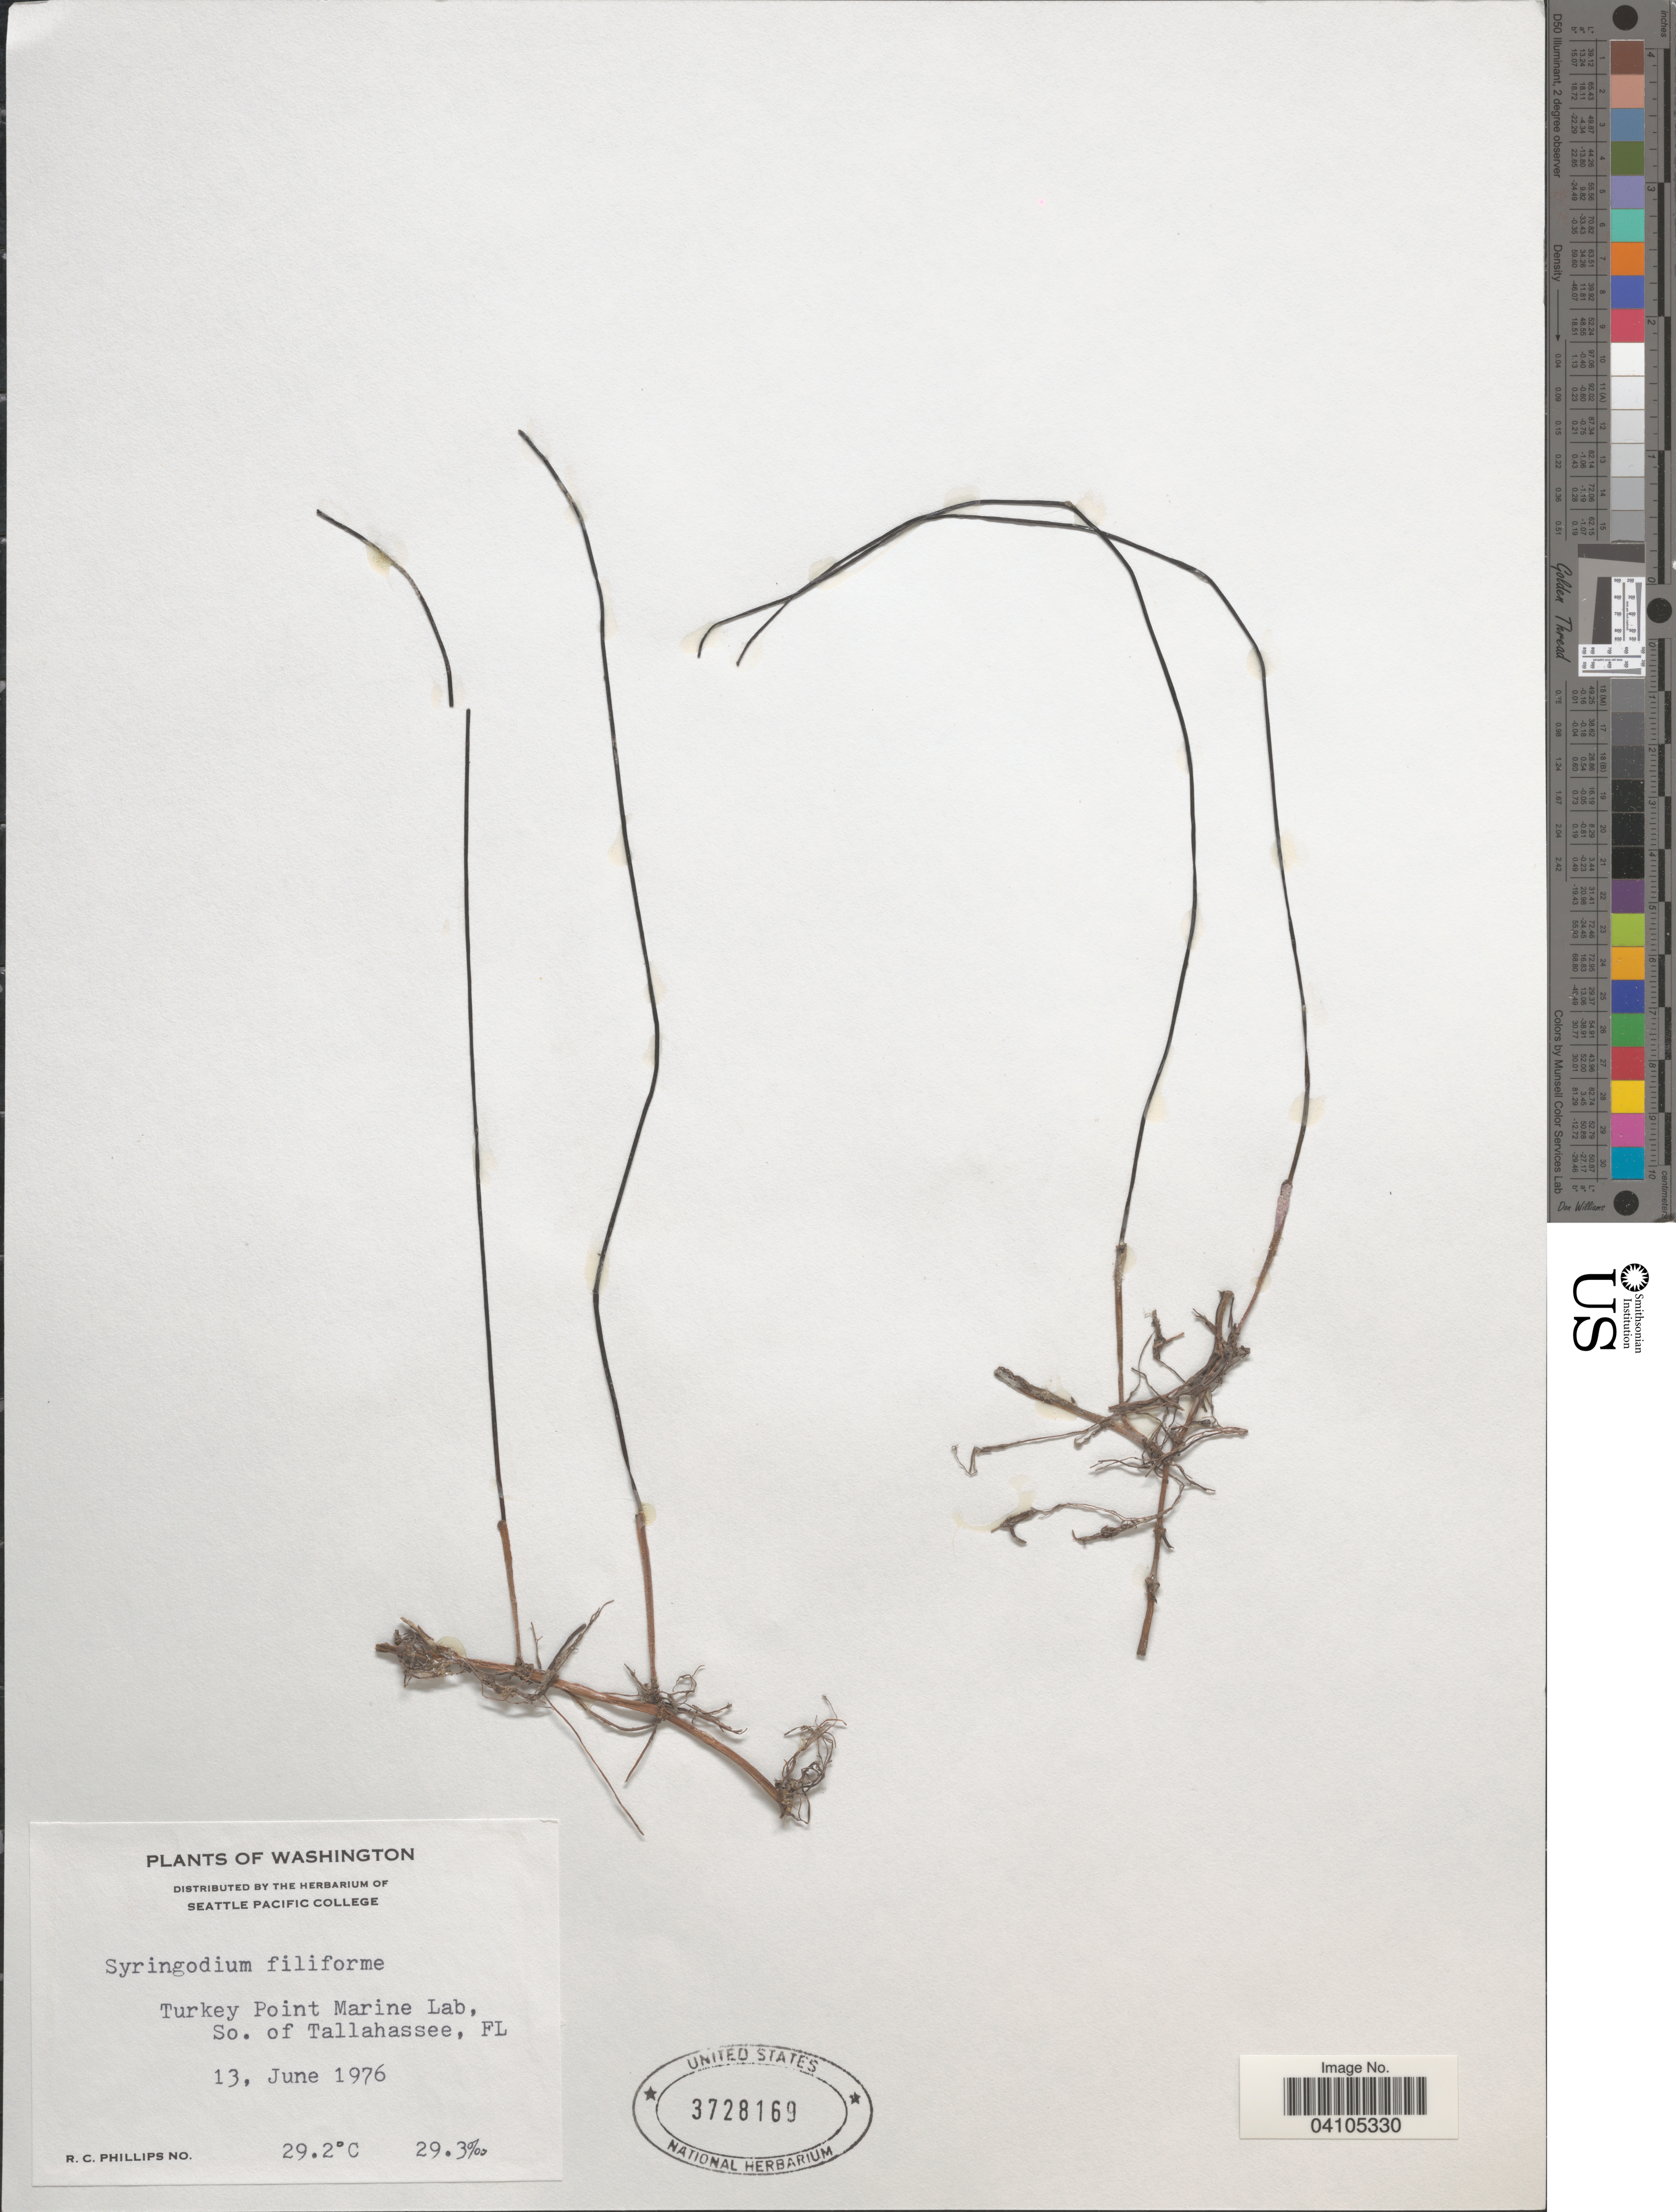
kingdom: Plantae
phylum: Tracheophyta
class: Liliopsida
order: Alismatales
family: Cymodoceaceae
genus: Syringodium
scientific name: Syringodium filiforme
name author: Kütz.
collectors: R. C. Phillips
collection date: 1976-06-13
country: United States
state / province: Florida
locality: Turkey Point Marine Lab, So. of Tallahassee.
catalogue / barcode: US 3728169